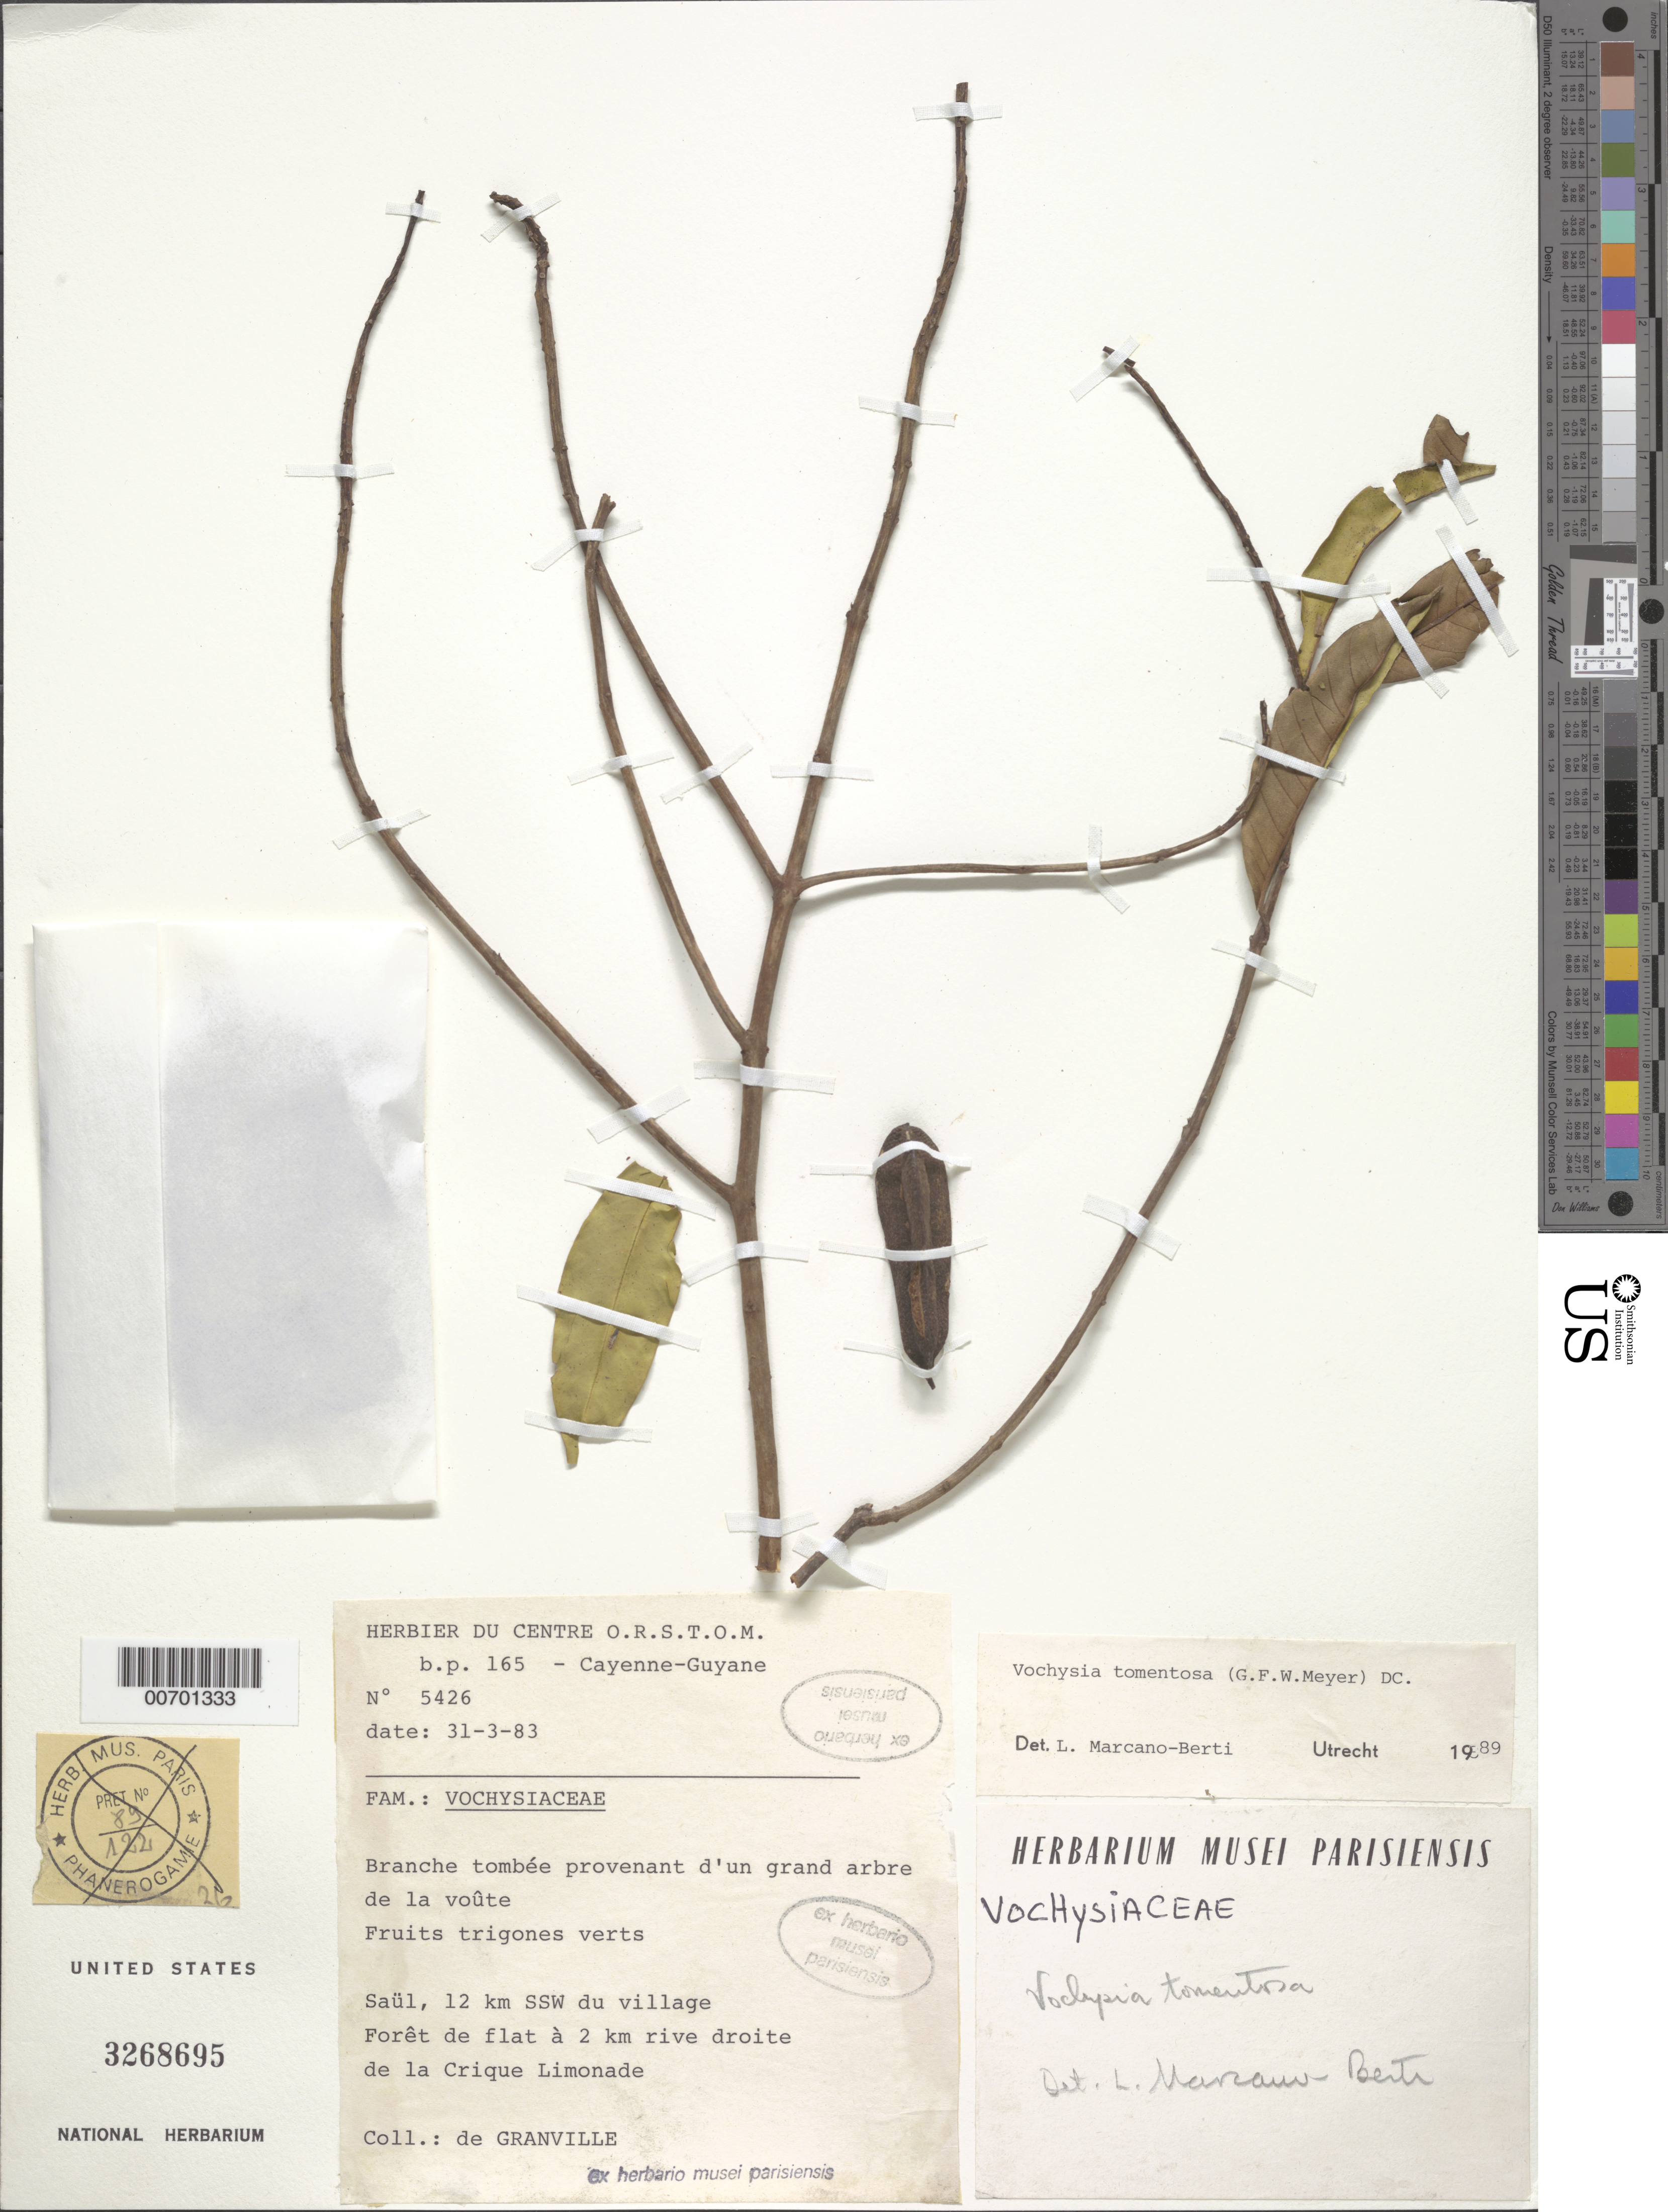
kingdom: Plantae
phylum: Tracheophyta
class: Magnoliopsida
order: Myrtales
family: Vochysiaceae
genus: Vochysia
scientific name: Vochysia tomentosa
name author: (G. Mey.) DC.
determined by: Marcano-Berti, L.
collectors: J.-J. de Granville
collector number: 5426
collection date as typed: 31-Mar-83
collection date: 1983-03-31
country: French Guiana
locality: Saül, 12 km SSW du village, 2 km rive droite de la Crique Limonade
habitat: Forest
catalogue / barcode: US 3268695